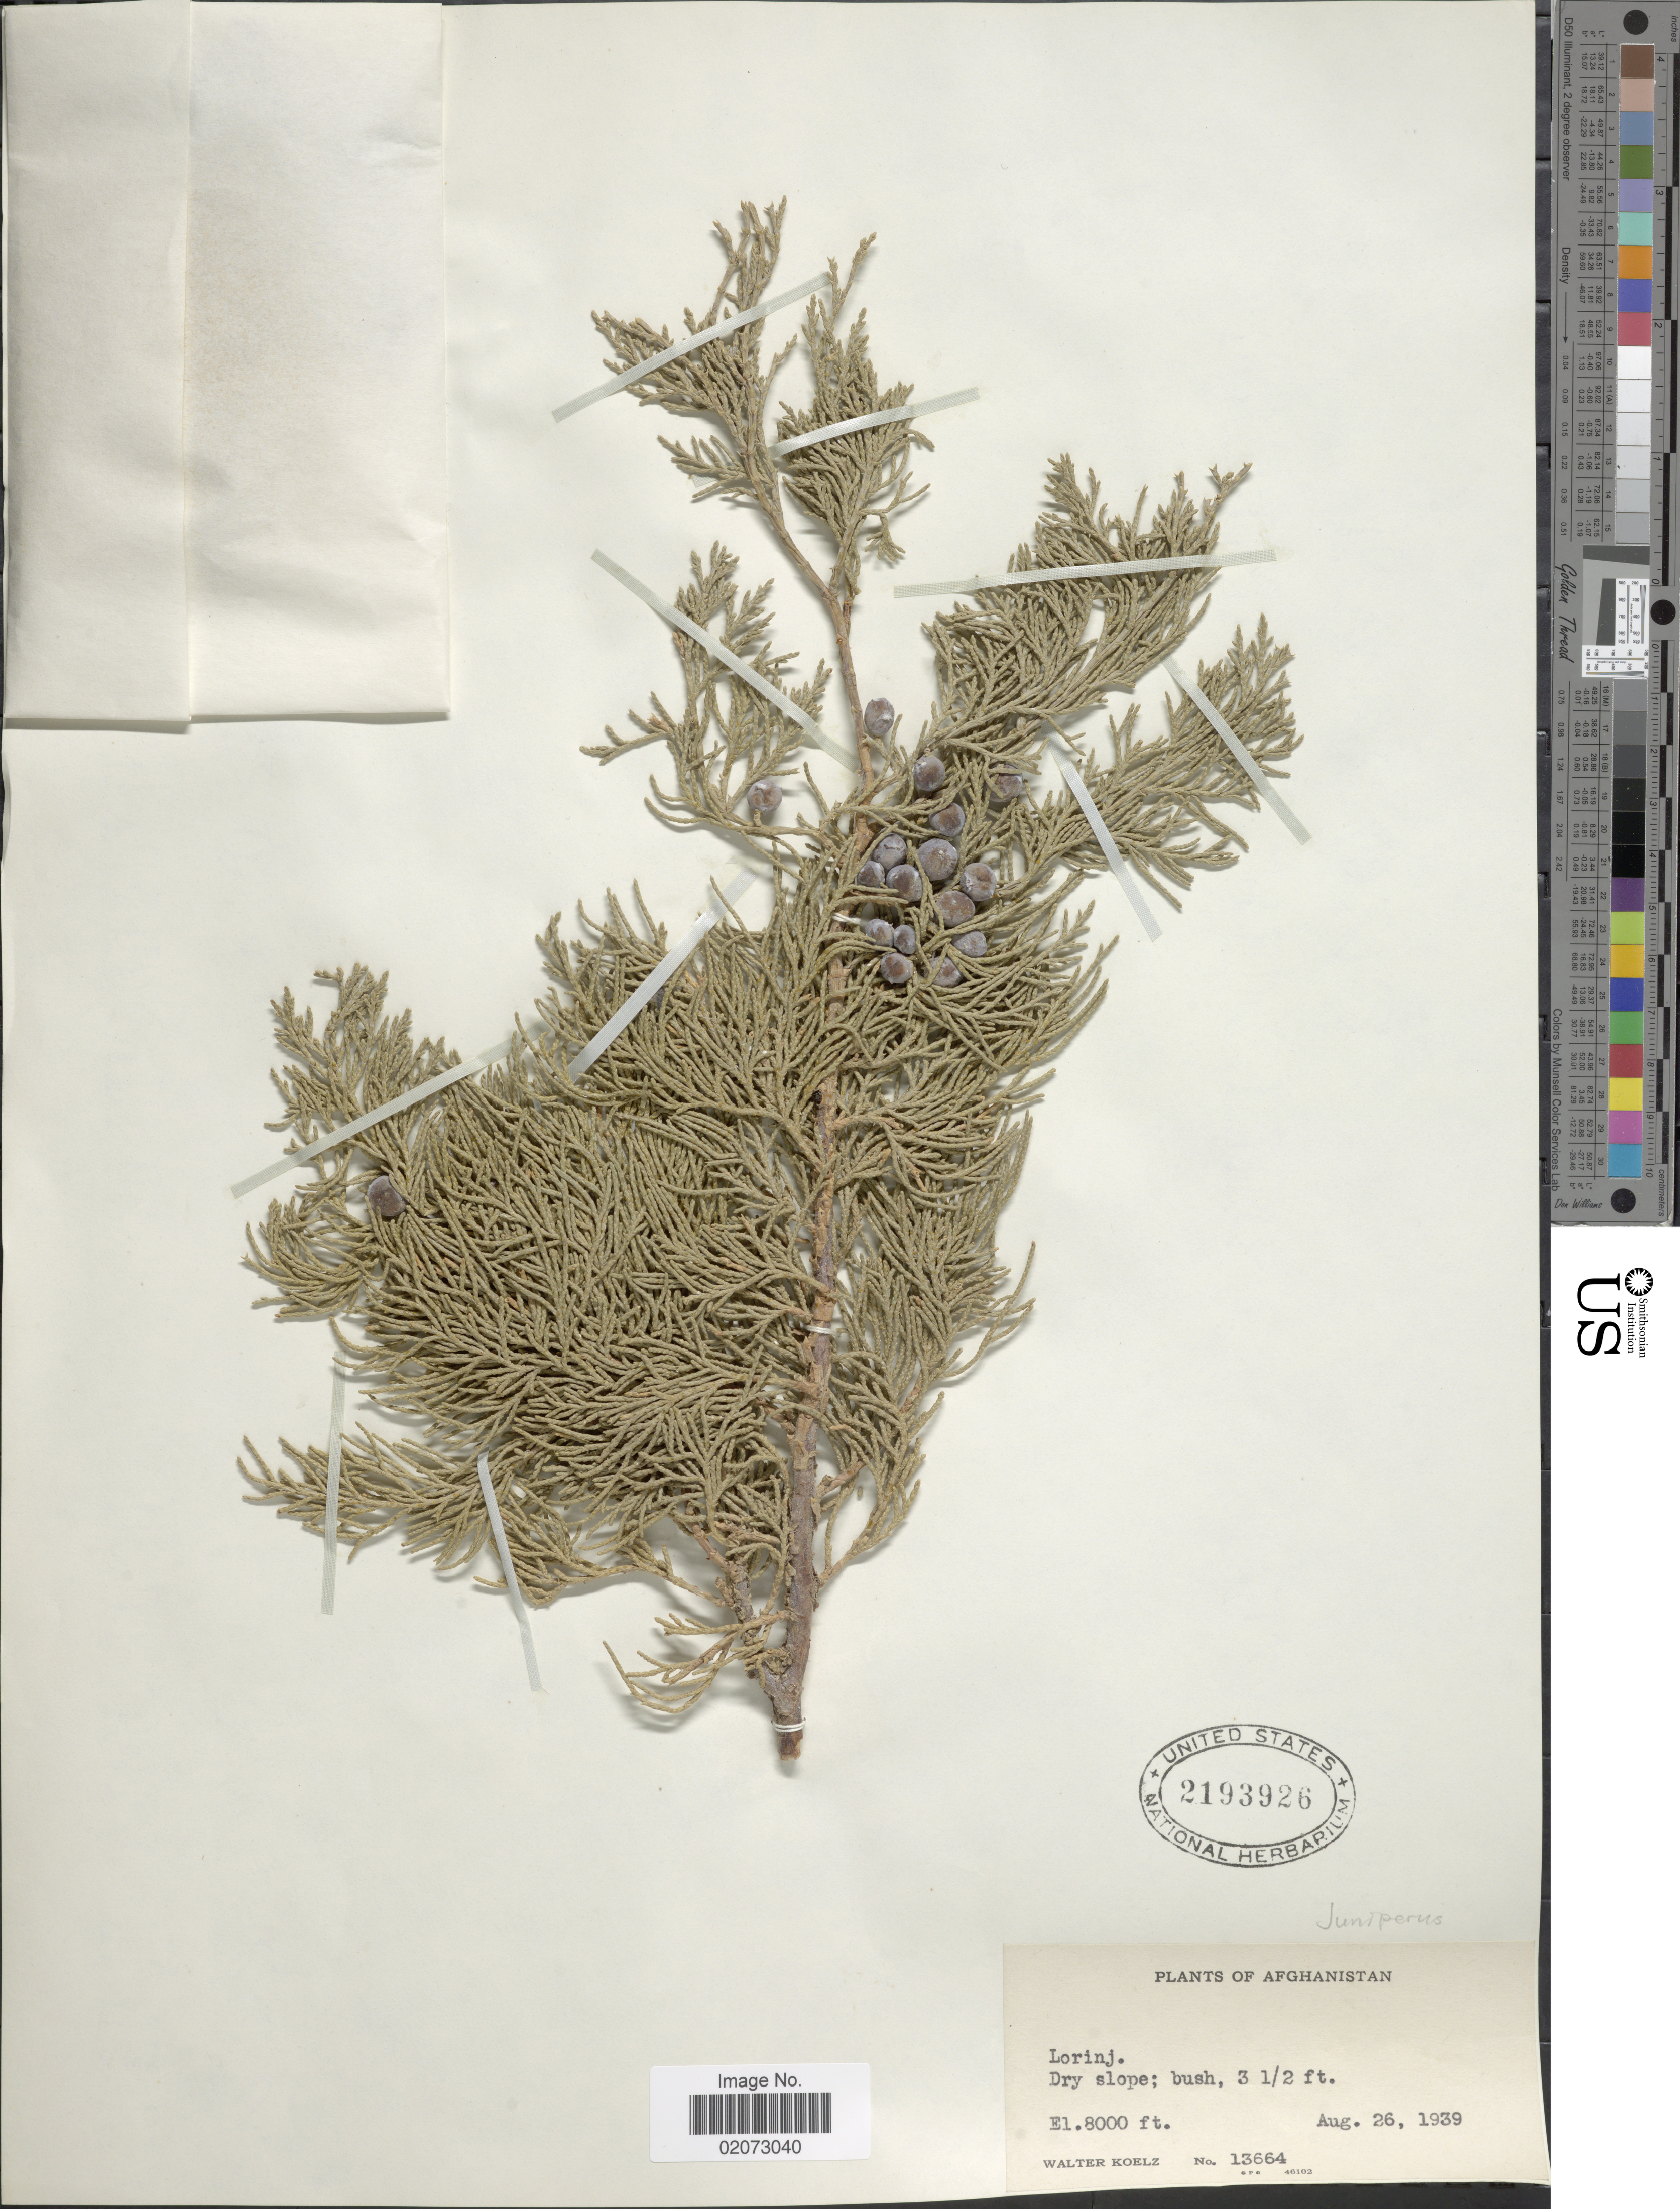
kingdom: Plantae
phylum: Tracheophyta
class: Pinopsida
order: Pinales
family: Pinaceae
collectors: W. N. Koelz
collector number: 13664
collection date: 1939-08-26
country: Afghanistan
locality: Afghanistan.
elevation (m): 2438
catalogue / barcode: US 2193926